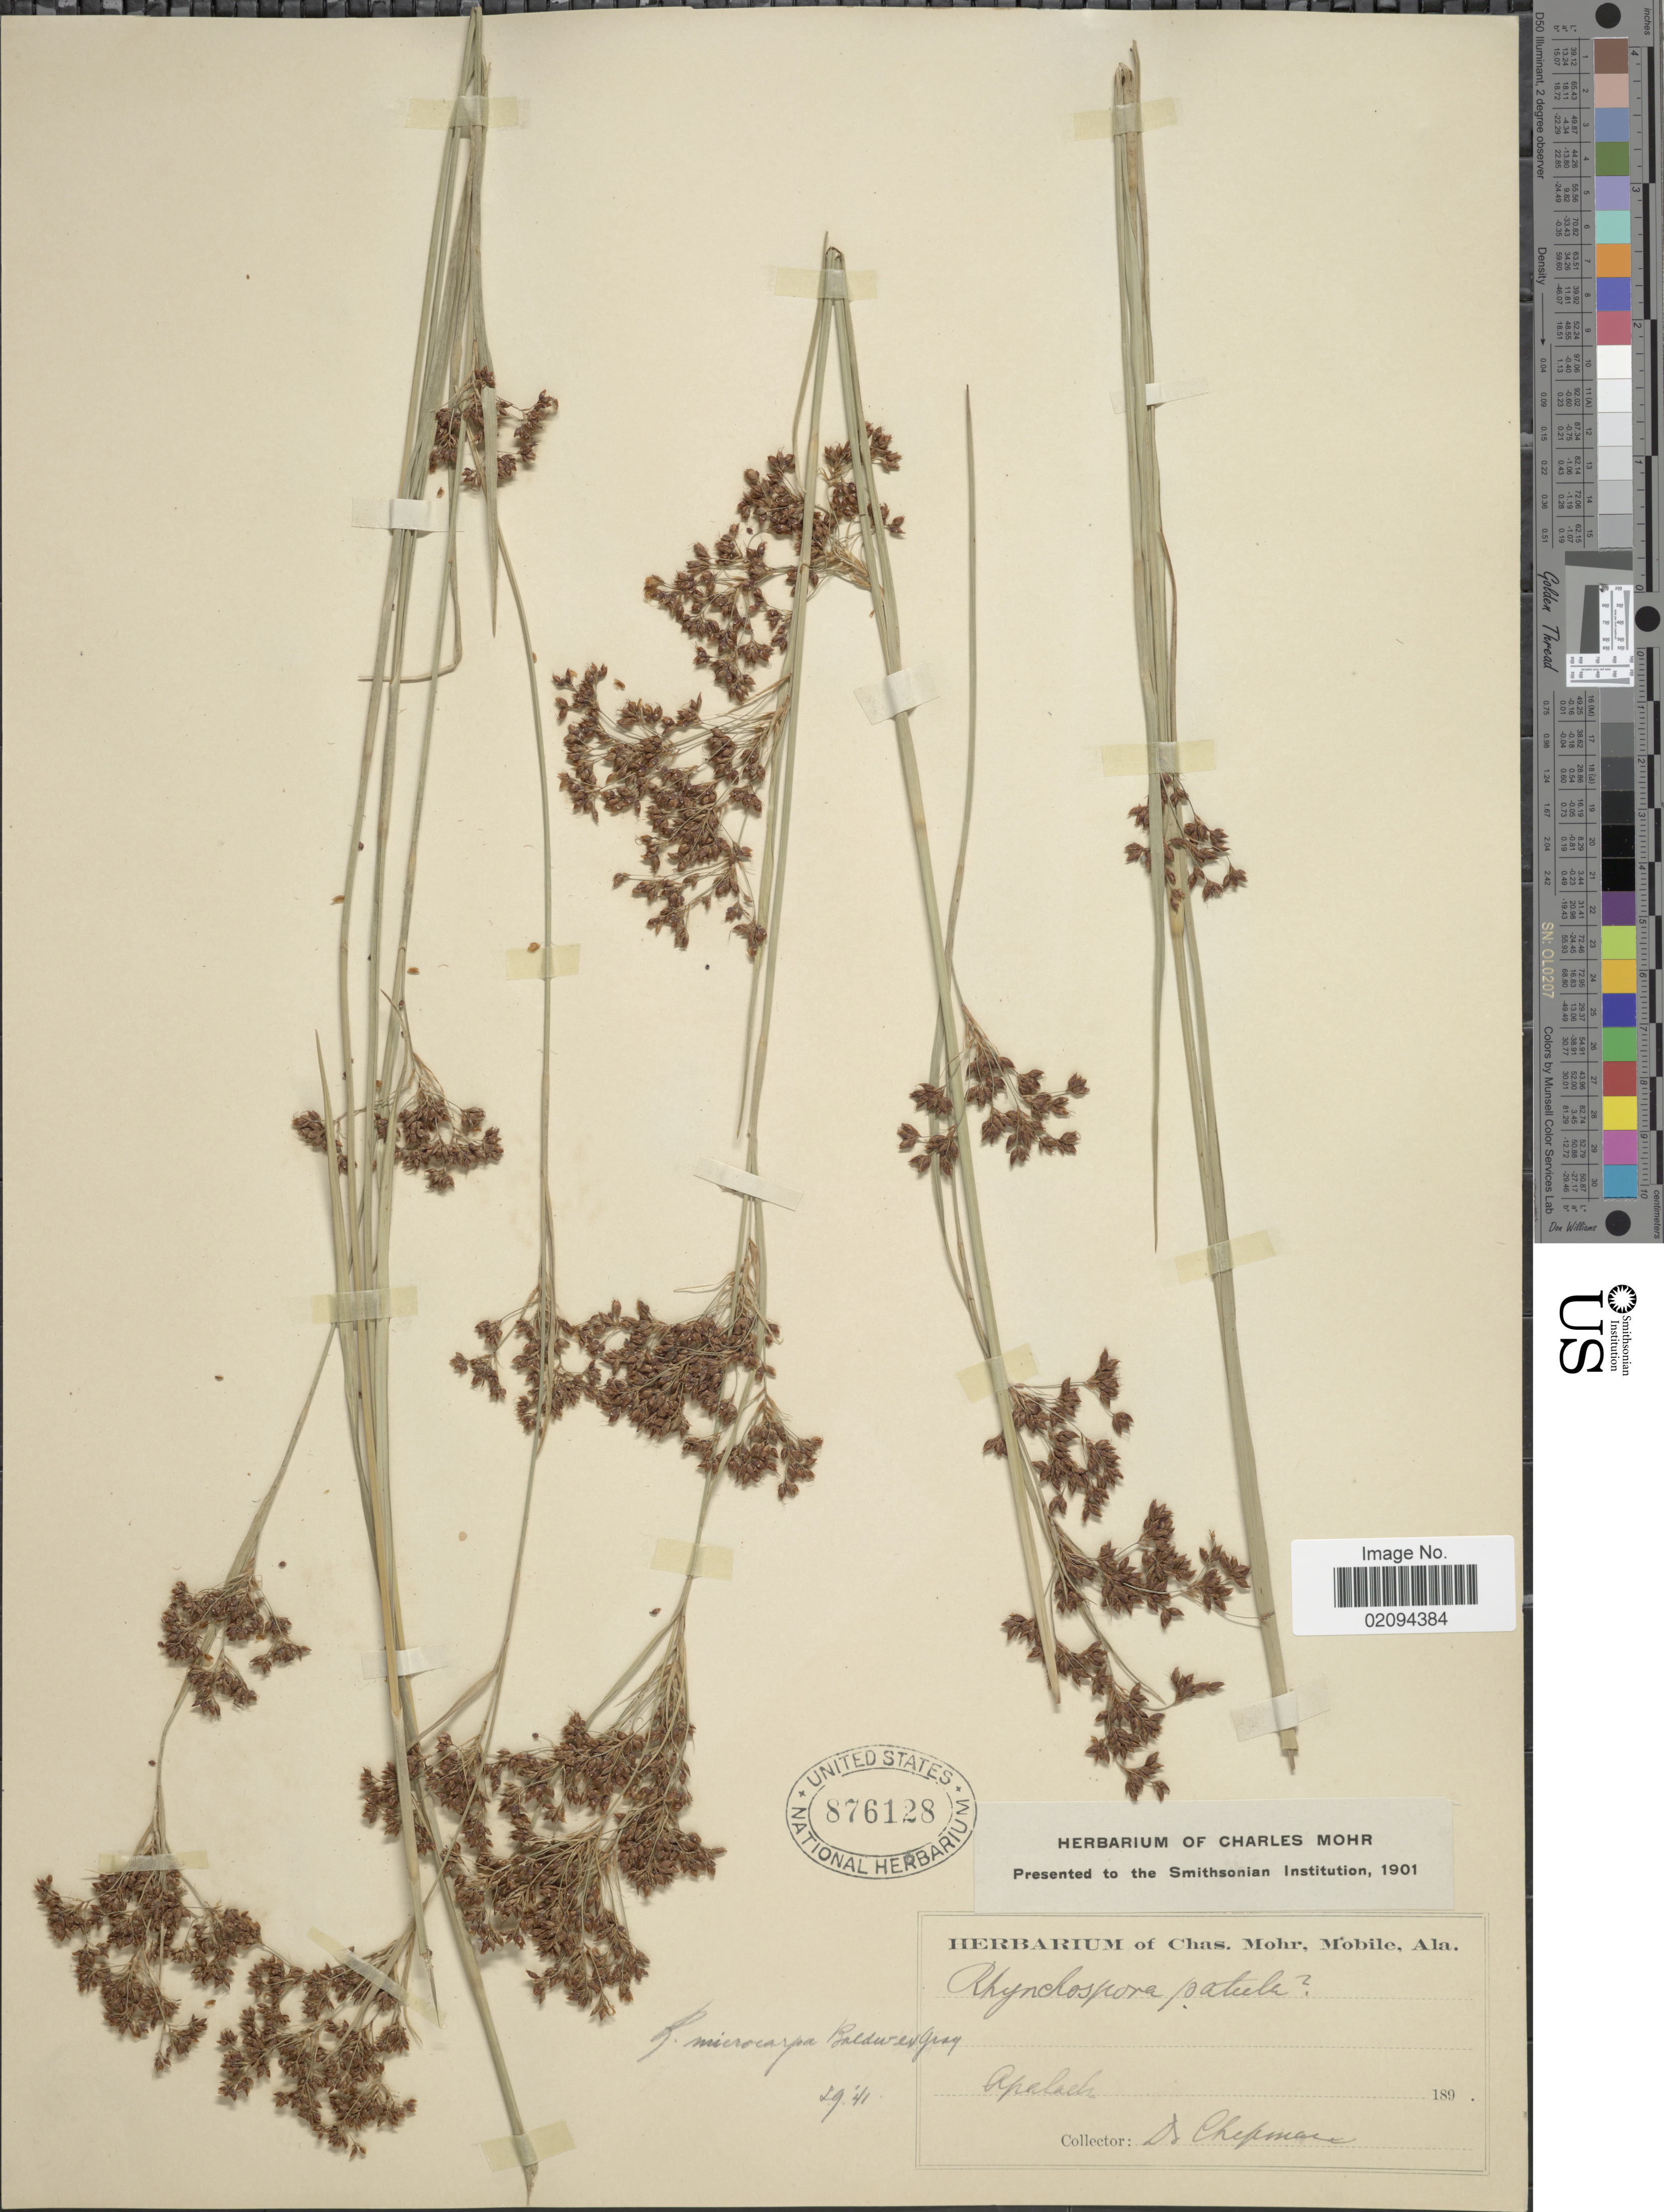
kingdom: Plantae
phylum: Tracheophyta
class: Liliopsida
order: Poales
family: Cyperaceae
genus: Rhynchospora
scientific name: Rhynchospora microcarpa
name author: Baldwin ex A. Gray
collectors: A. Chapman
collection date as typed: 189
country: United States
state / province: Florida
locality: Apalachicola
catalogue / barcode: US 876128